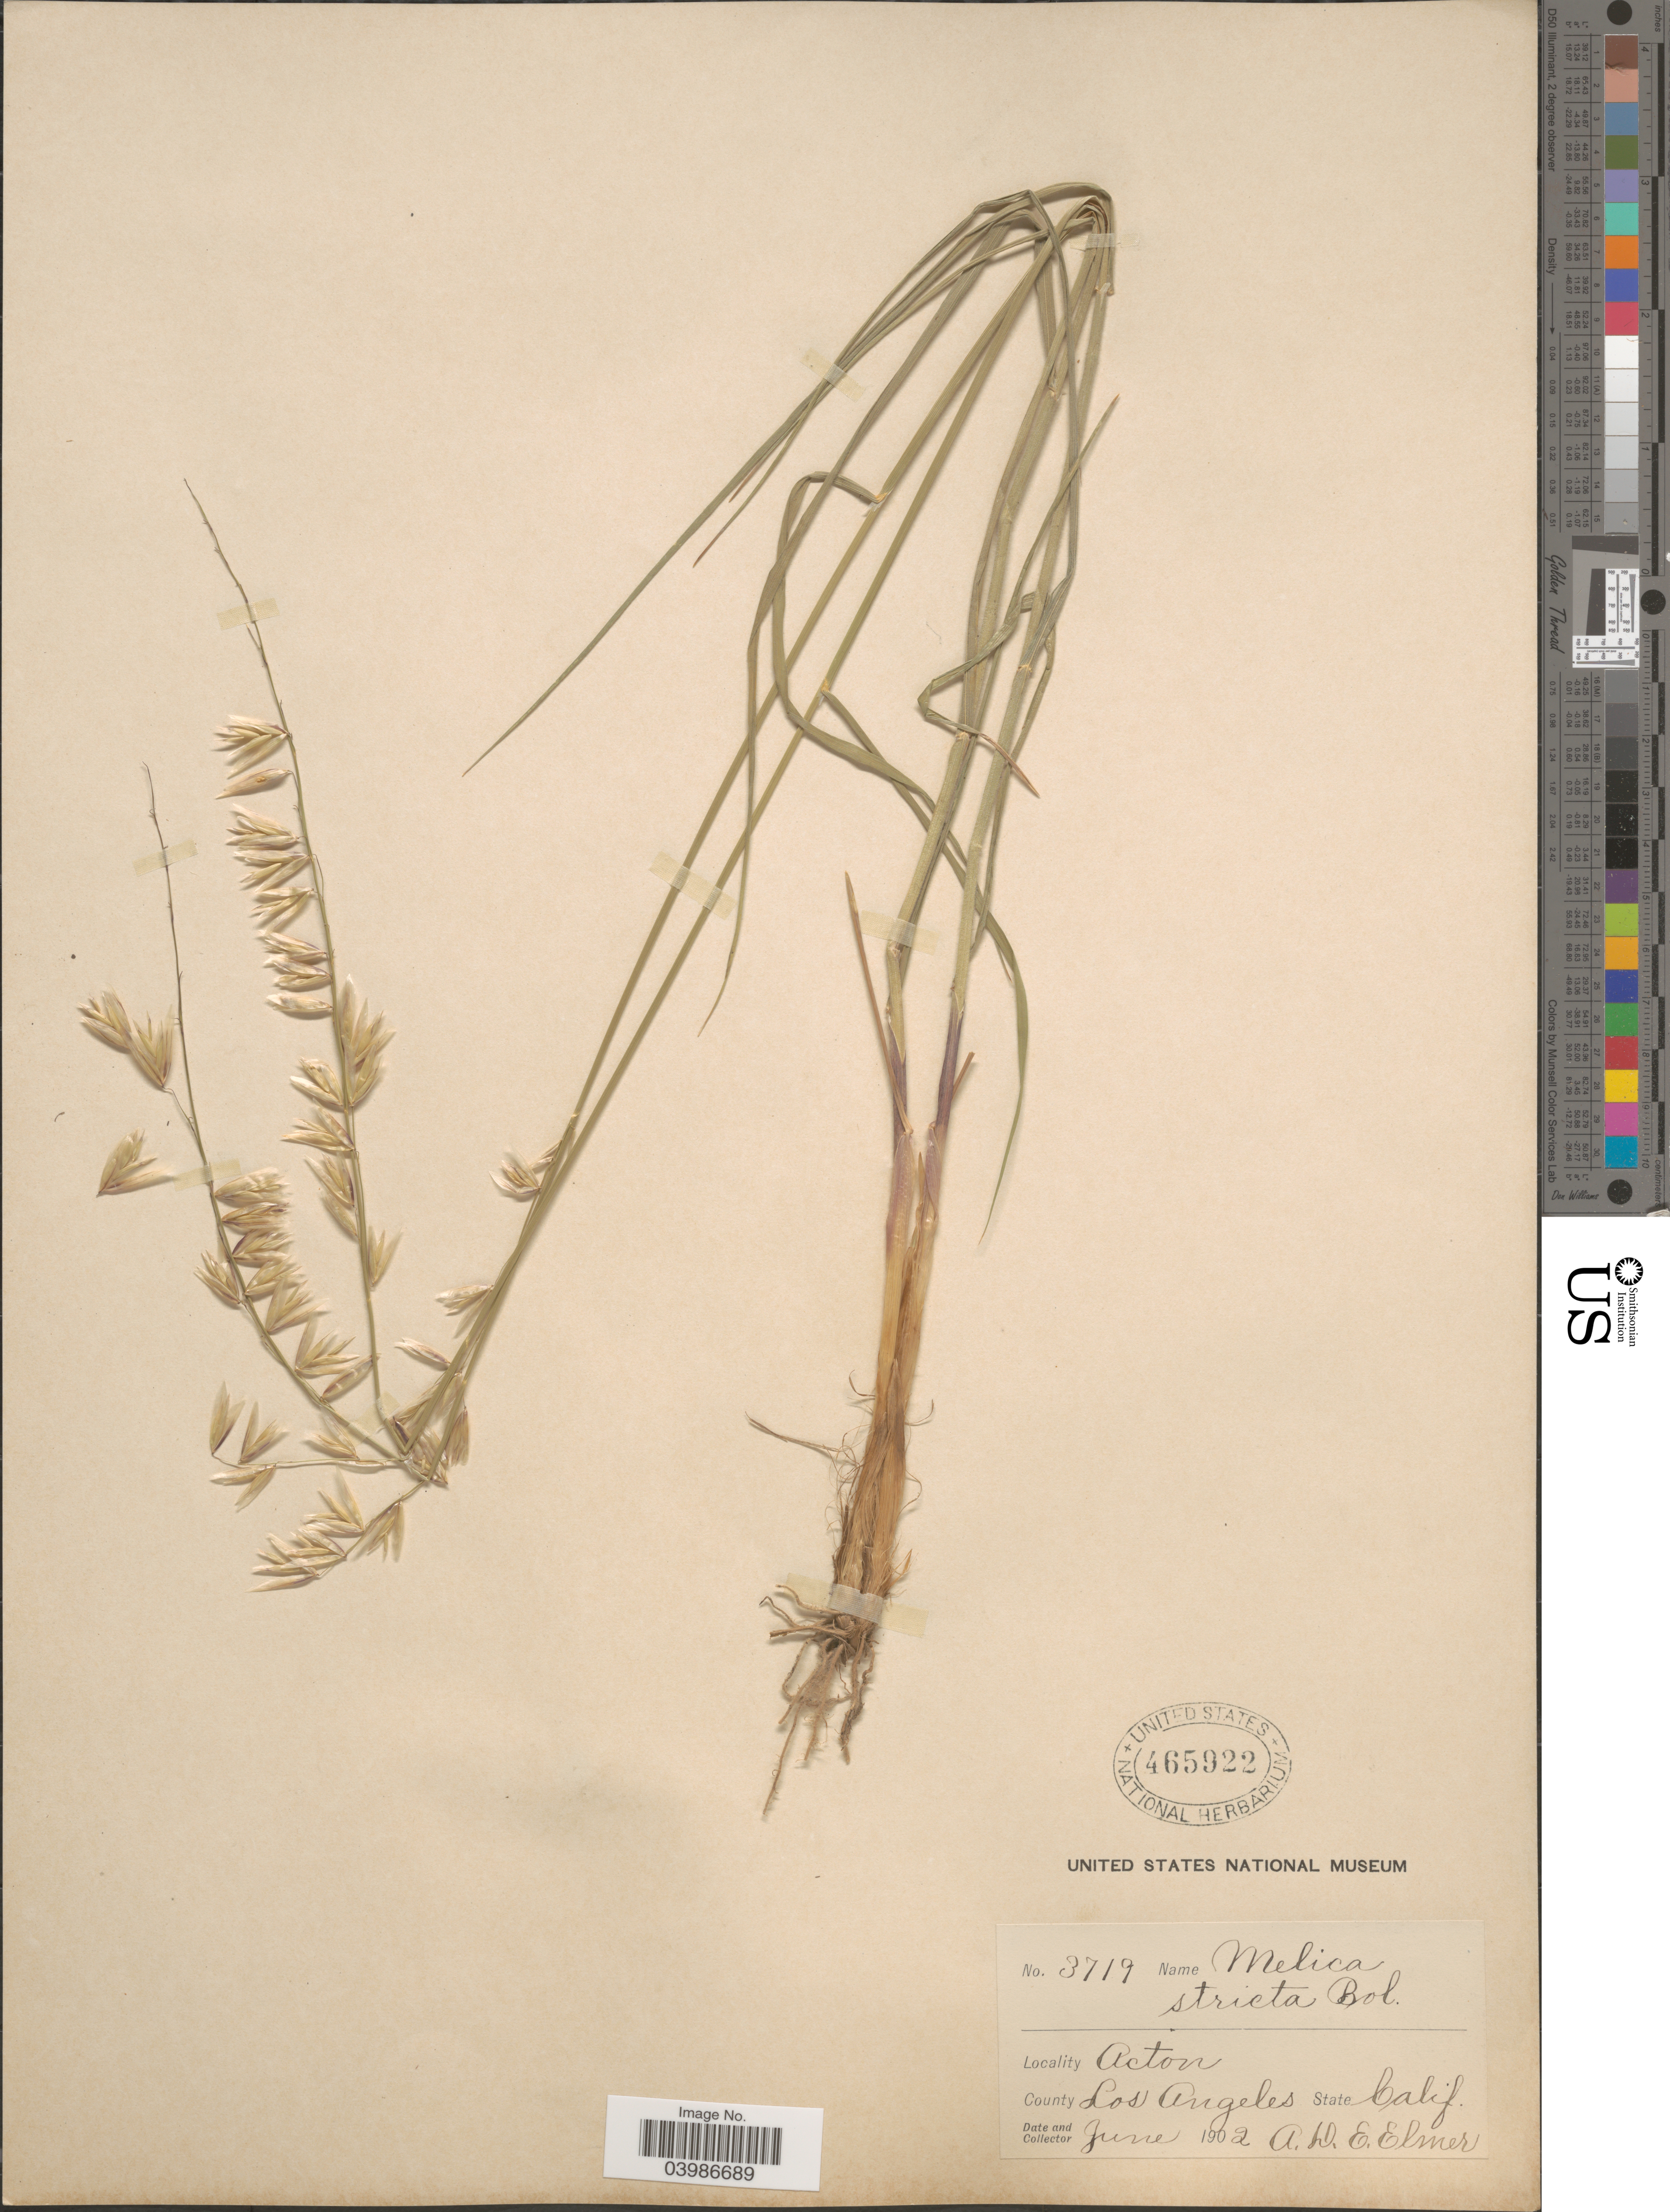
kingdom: Plantae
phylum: Tracheophyta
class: Liliopsida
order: Poales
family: Poaceae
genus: Melica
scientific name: Melica stricta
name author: Bol.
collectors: A. D. E. Elmer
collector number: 3719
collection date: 1902-06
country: United States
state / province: California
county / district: Los Angeles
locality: Acton. County Los Angeles.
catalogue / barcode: US 465922